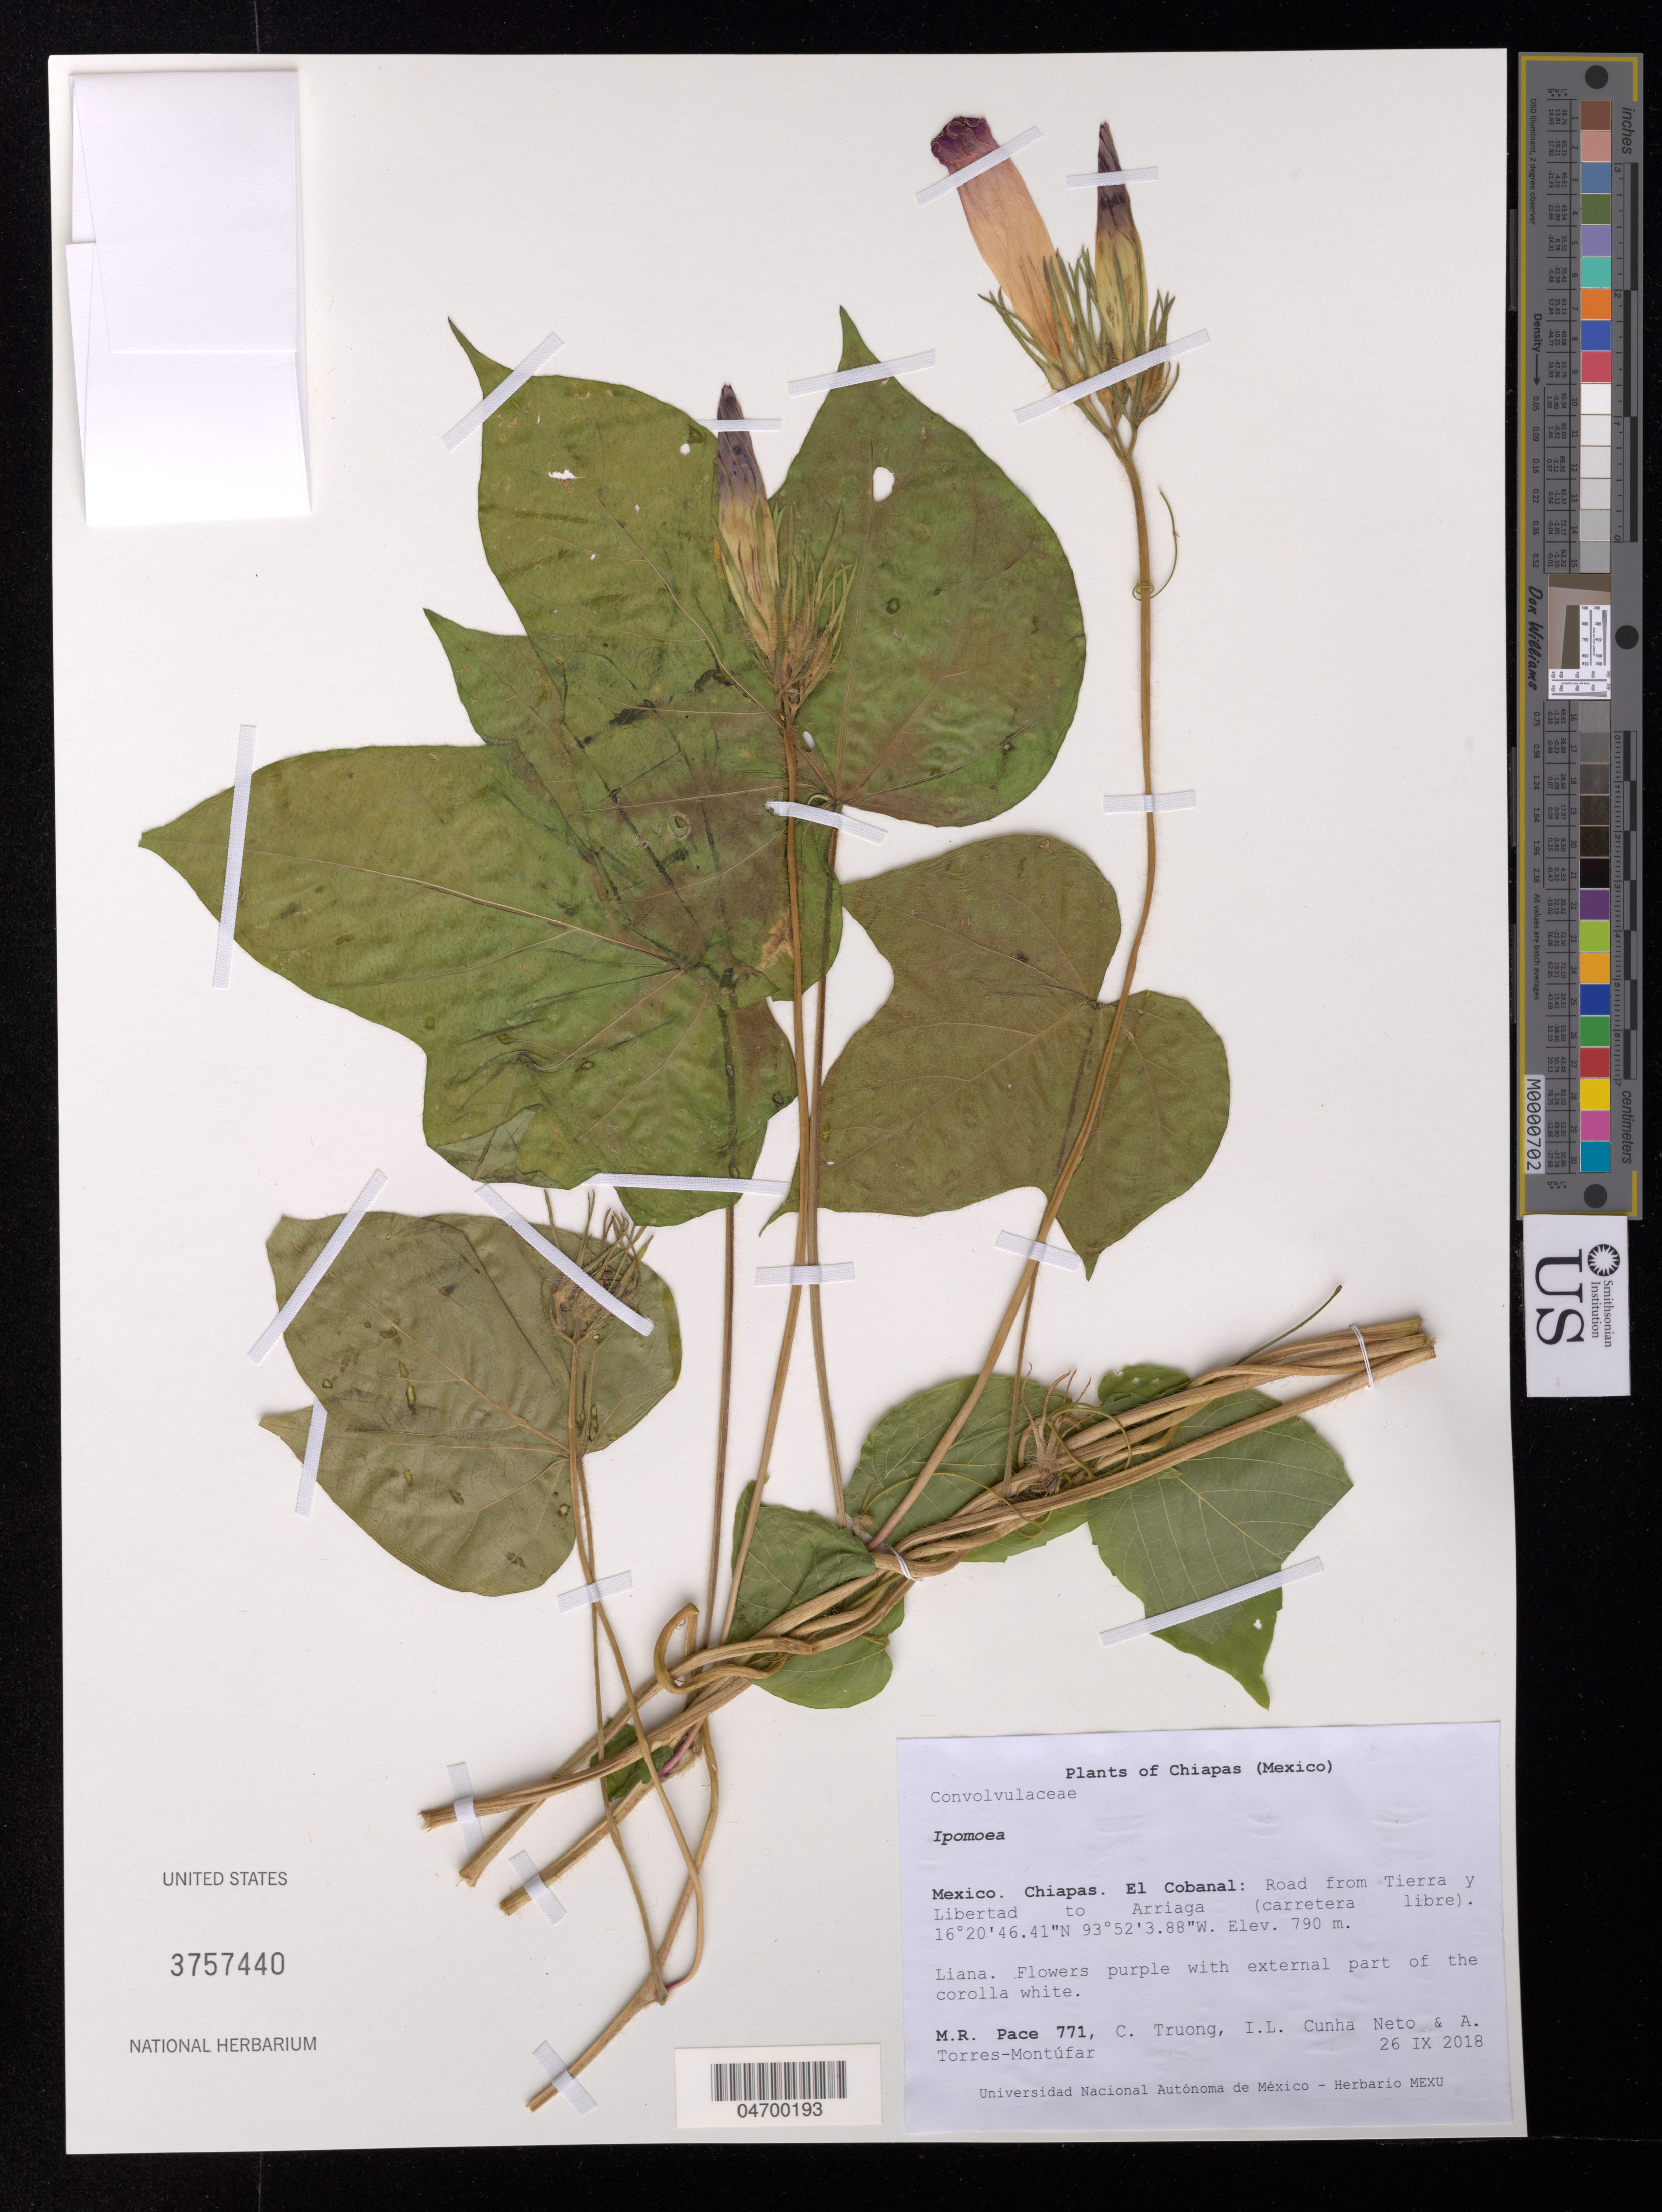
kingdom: Plantae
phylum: Tracheophyta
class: Magnoliopsida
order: Solanales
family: Convolvulaceae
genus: Ipomoea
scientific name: Ipomoea sp.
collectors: M. R. Pace, C. Truong, I. L. Cunha Neto & A. Torres-Montúfar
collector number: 771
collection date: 2018-09-26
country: Mexico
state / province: Chiapas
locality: El Cobanal: Road from Tierra y Libertad to Arriaga (carretera libre).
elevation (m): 790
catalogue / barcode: US 3757440